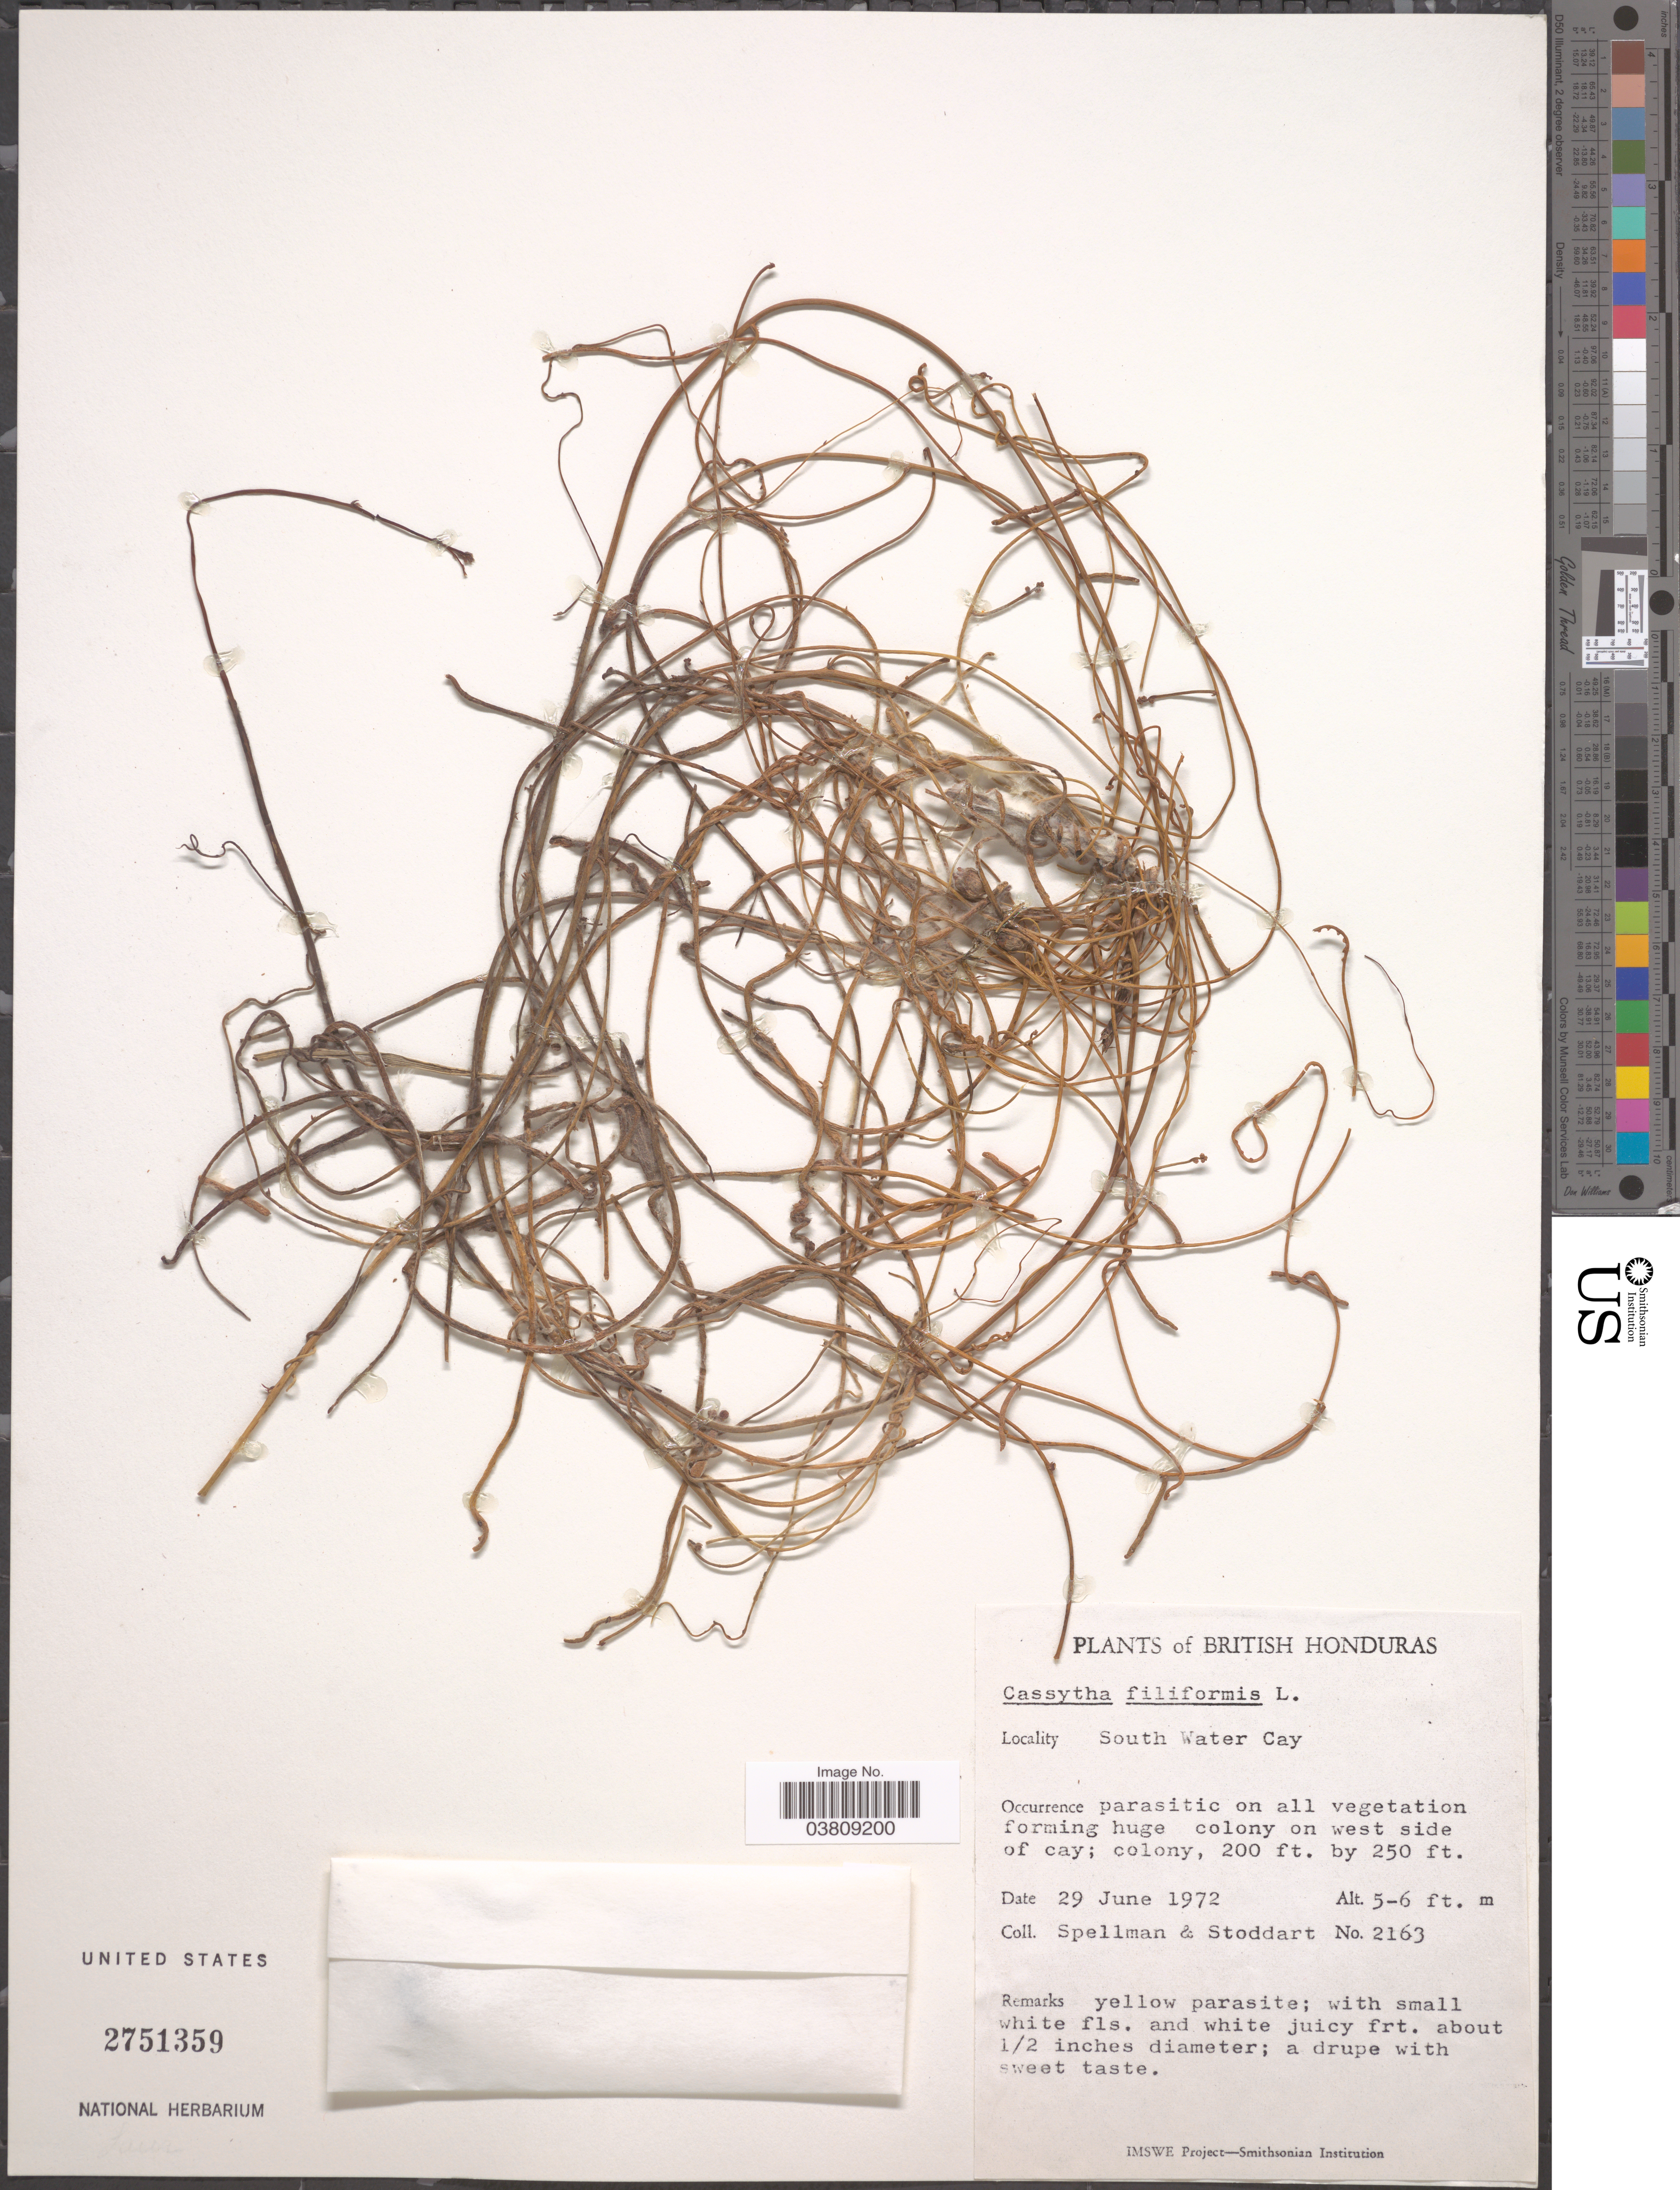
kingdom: Plantae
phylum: Tracheophyta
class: Magnoliopsida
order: Laurales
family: Lauraceae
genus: Cassytha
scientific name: Cassytha filiformis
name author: L.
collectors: Spellman, -- & -. Stoddart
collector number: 2163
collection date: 1972-06-29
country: Belize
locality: British Honduras. South Water Cay. On all vegetation forming huge colony on west side of cay.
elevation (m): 2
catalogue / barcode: US 2751359